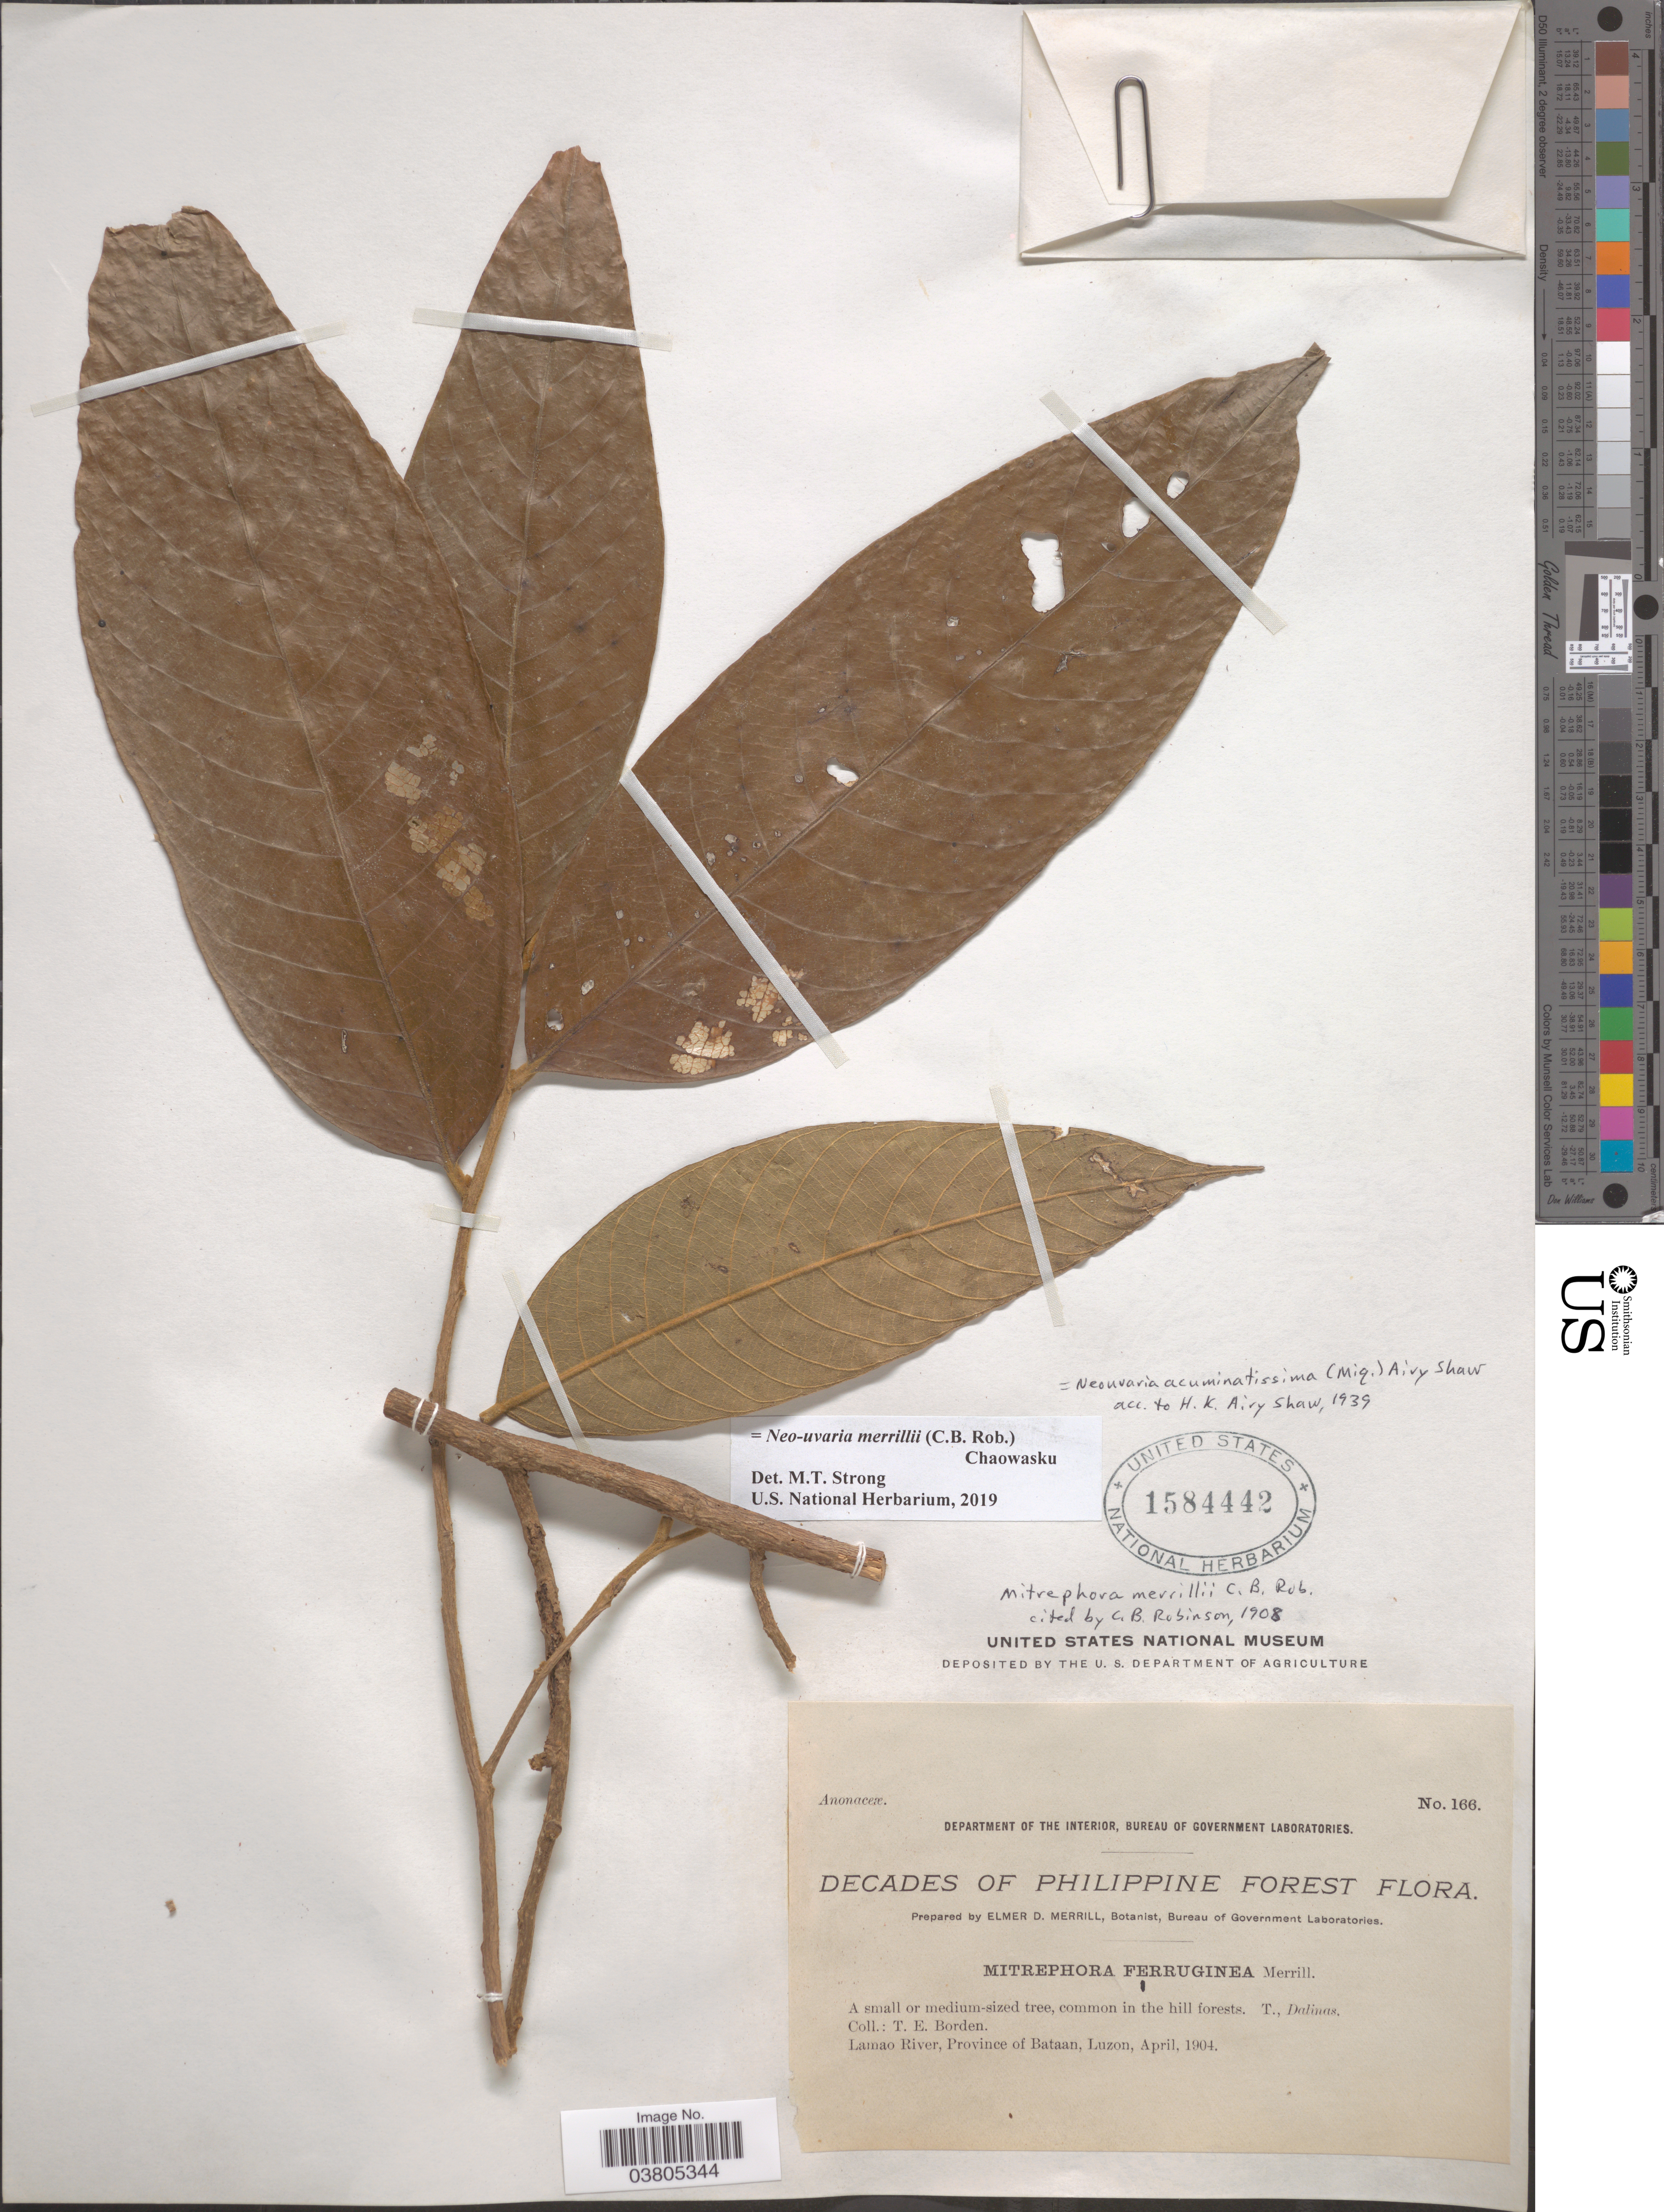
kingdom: Plantae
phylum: Tracheophyta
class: Magnoliopsida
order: Magnoliales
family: Annonaceae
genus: Neo-Uvaria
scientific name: Neo-uvaria merrillii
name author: (C.B. Rob.) Chaowasku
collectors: T. E. Borden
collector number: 166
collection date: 1904-04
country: Philippines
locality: Lamao River, Province of bataan, Luzon.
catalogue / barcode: US 1584442